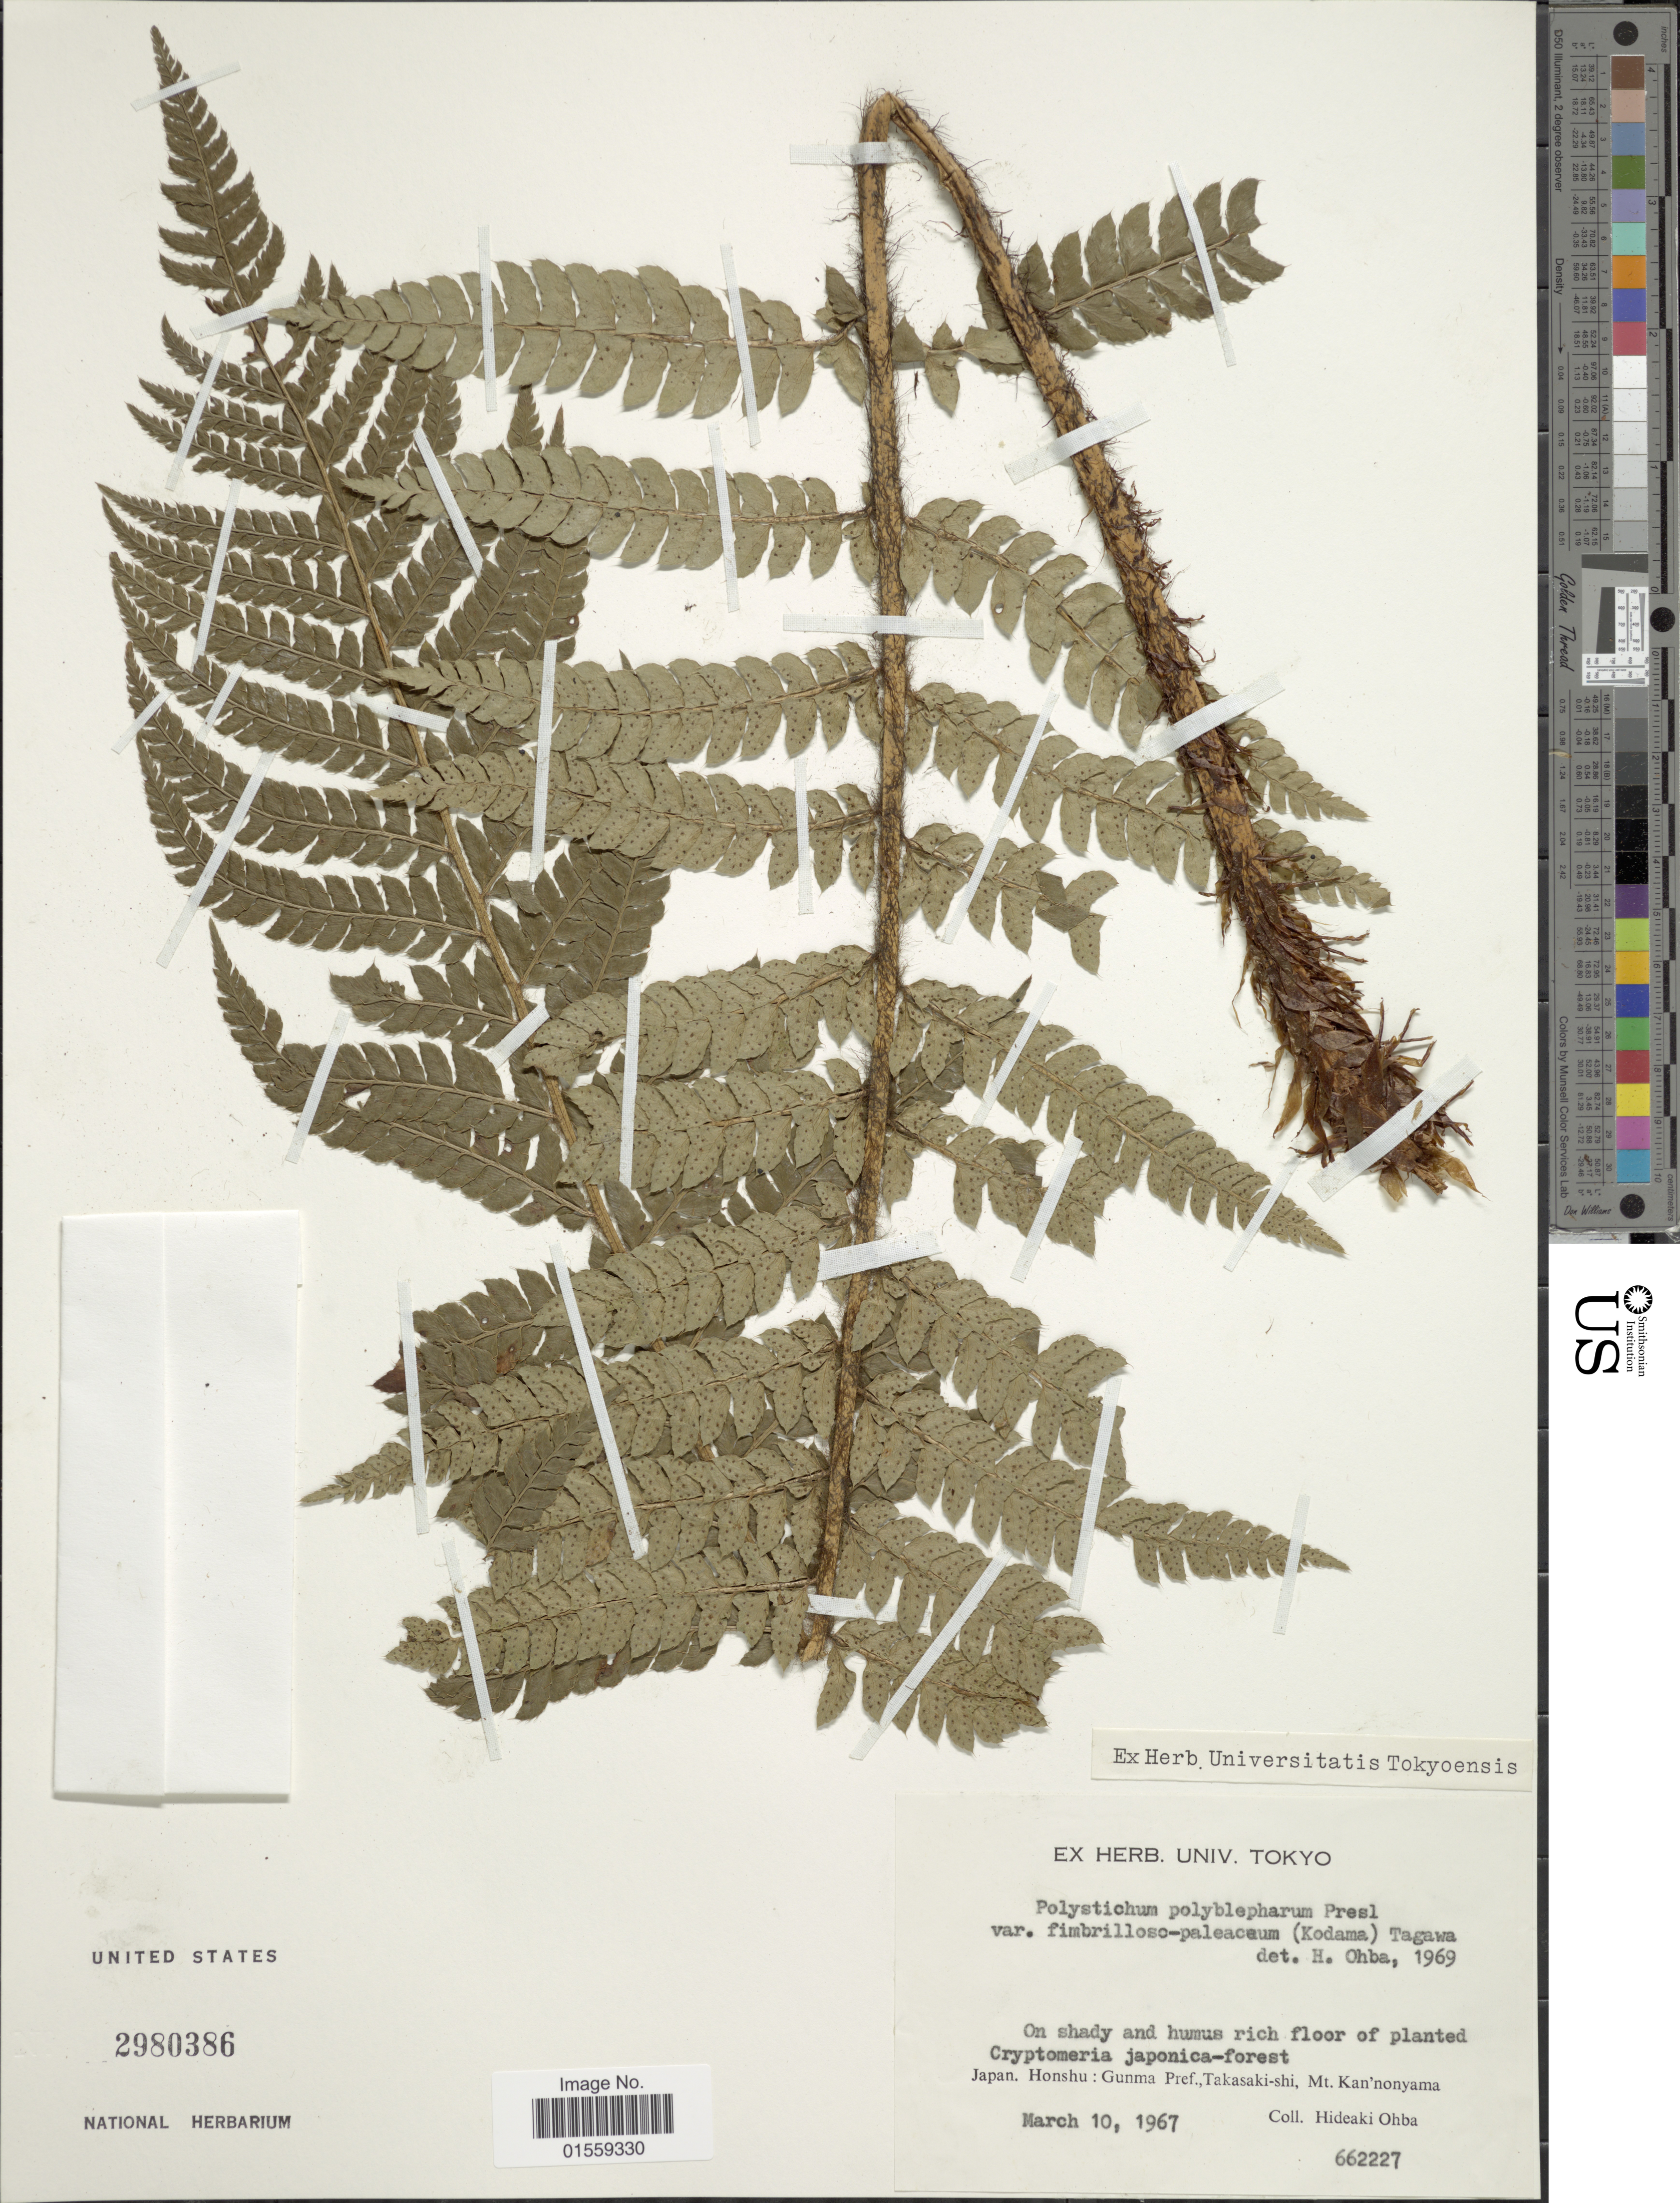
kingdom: Plantae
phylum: Tracheophyta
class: Polypodiopsida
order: Polypodiales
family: Dryopteridaceae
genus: Polystichum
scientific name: Polystichum polyblepharum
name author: (Roemer ex Kunze) C. Presl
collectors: H. Ohba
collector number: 662227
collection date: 1967-03-10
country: Japan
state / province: Gunma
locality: On shady and humus rich floor of planted Cryptomeria japonica-forest, Japan, Honshu: Gunma Pref., Takasaki-shi, Mt. Kan'nonyama.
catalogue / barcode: US 2980386